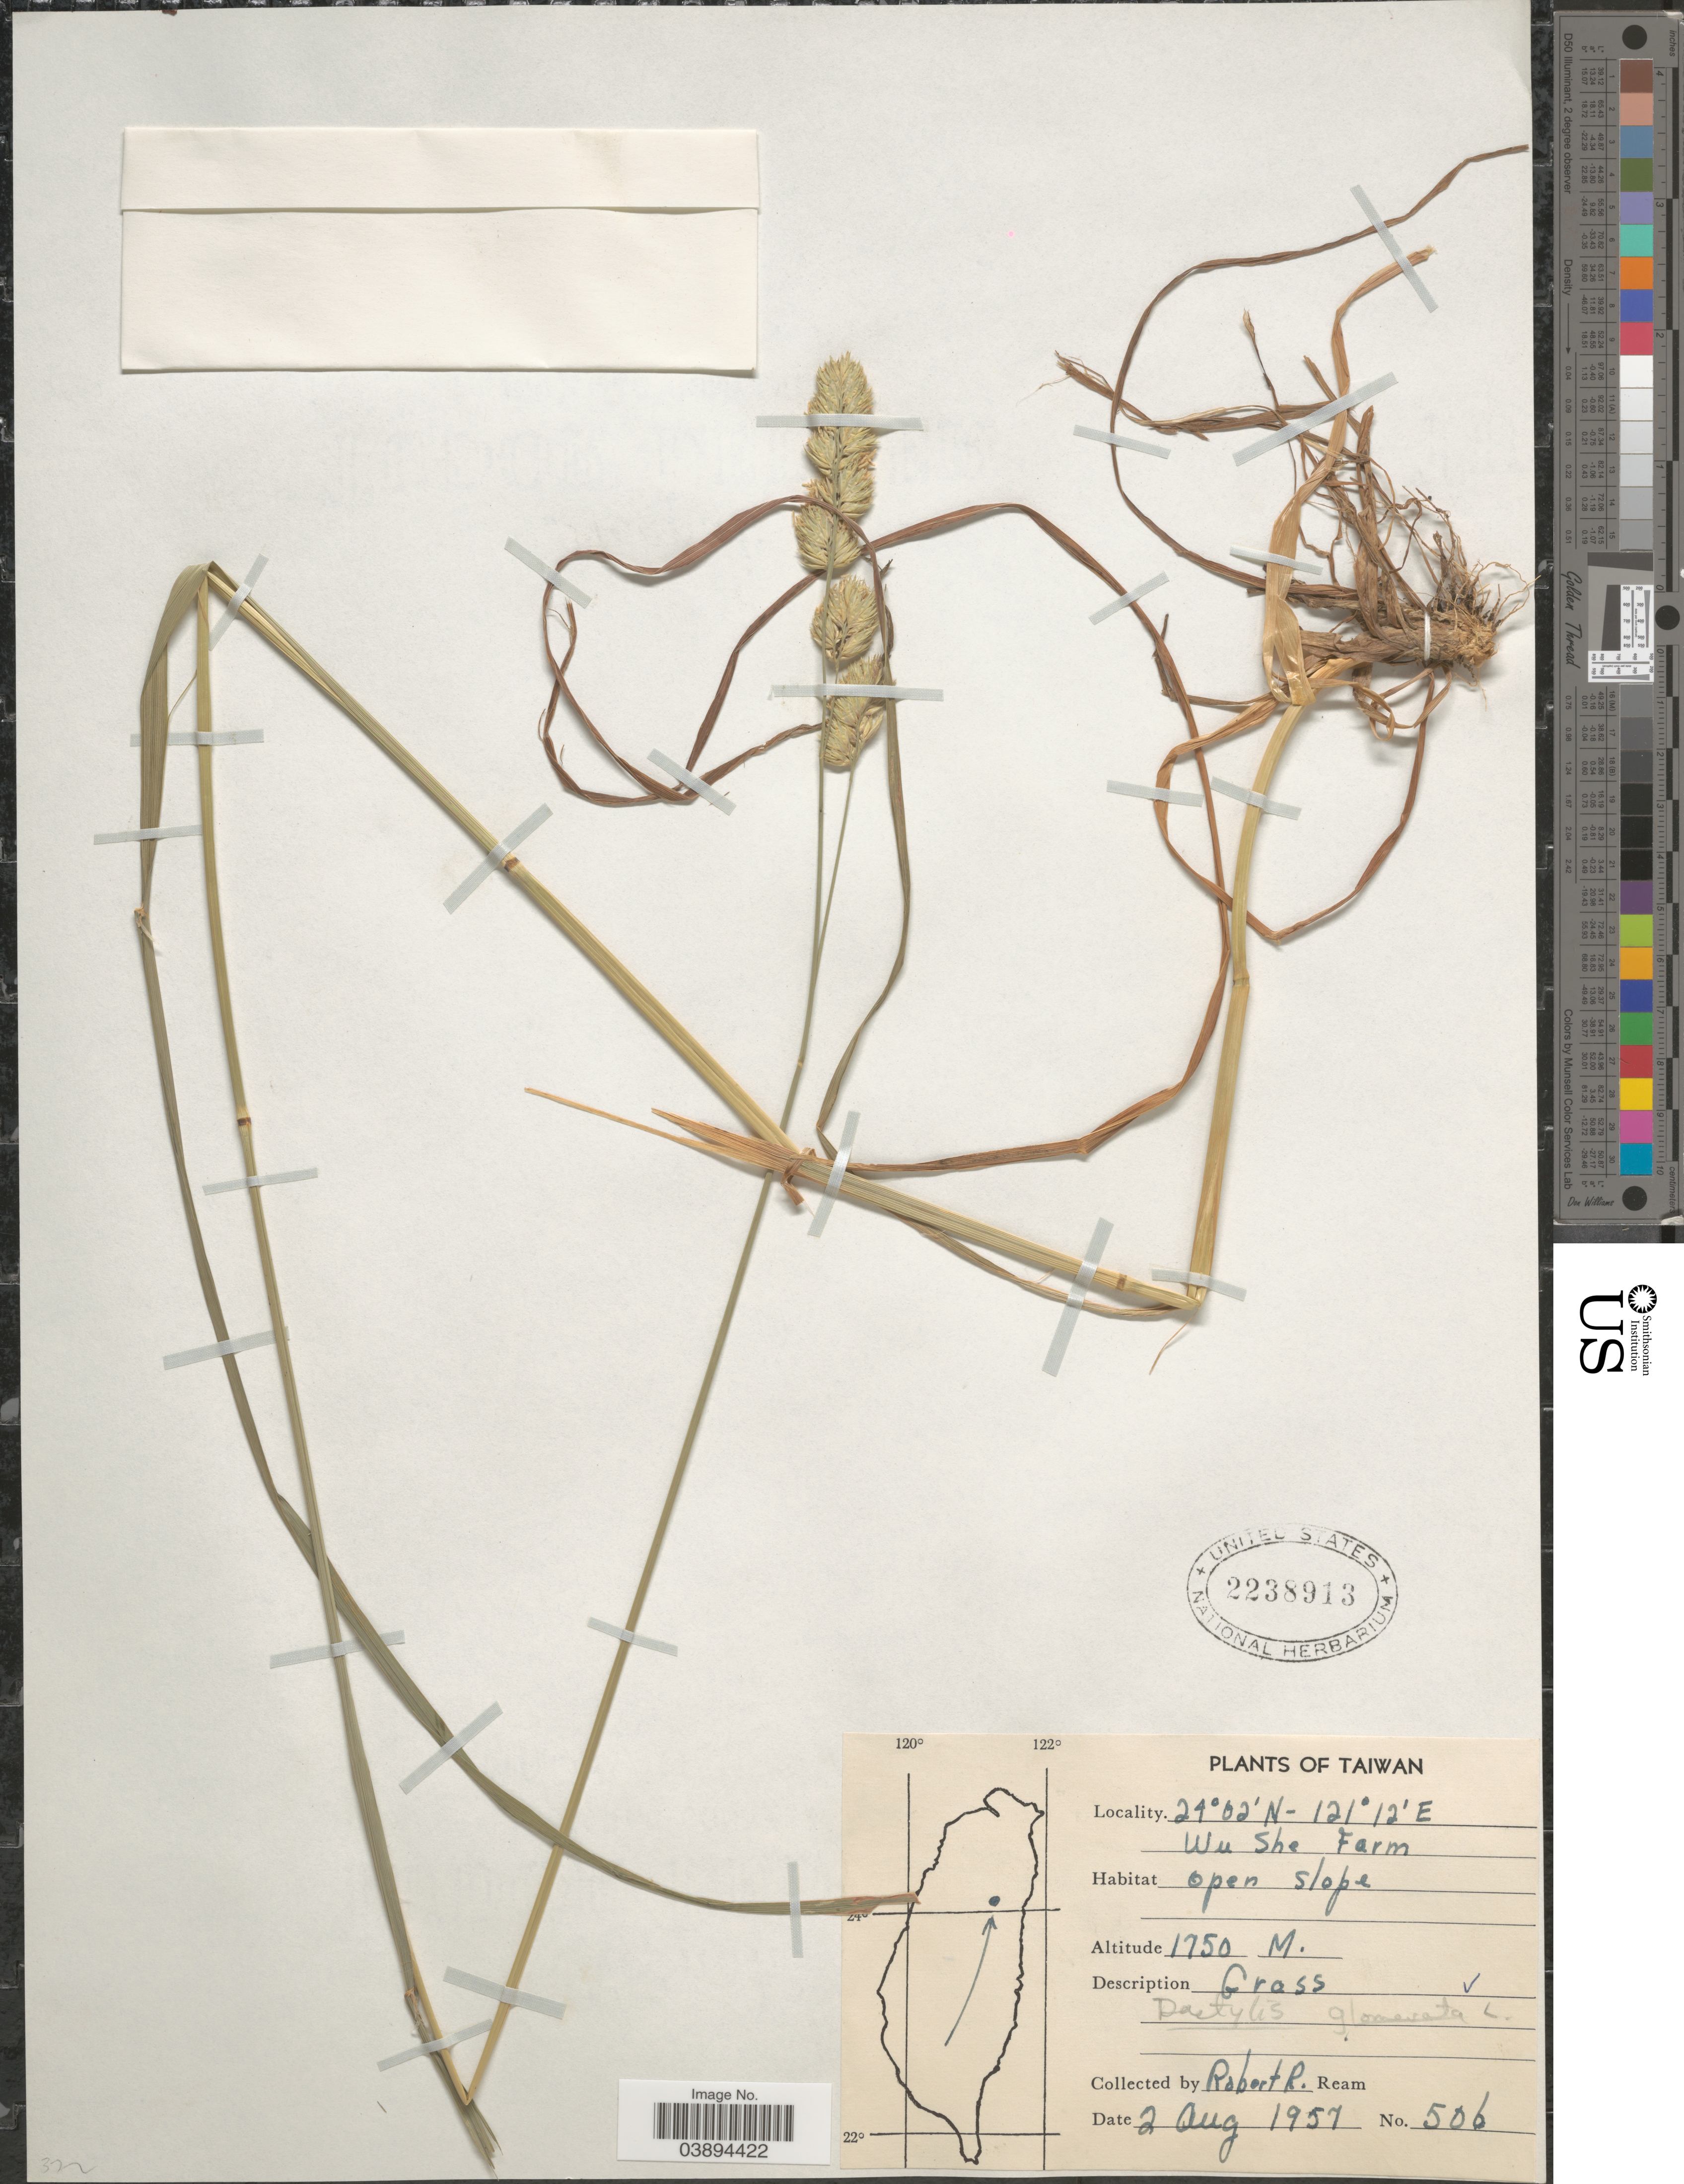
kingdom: Plantae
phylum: Tracheophyta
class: Liliopsida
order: Poales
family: Poaceae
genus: Dactylis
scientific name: Dactylis glomerata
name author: L.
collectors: R. Ream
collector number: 506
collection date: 1957-08-02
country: Taiwan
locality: Wu She Farm.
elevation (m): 1750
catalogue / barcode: US 2238913